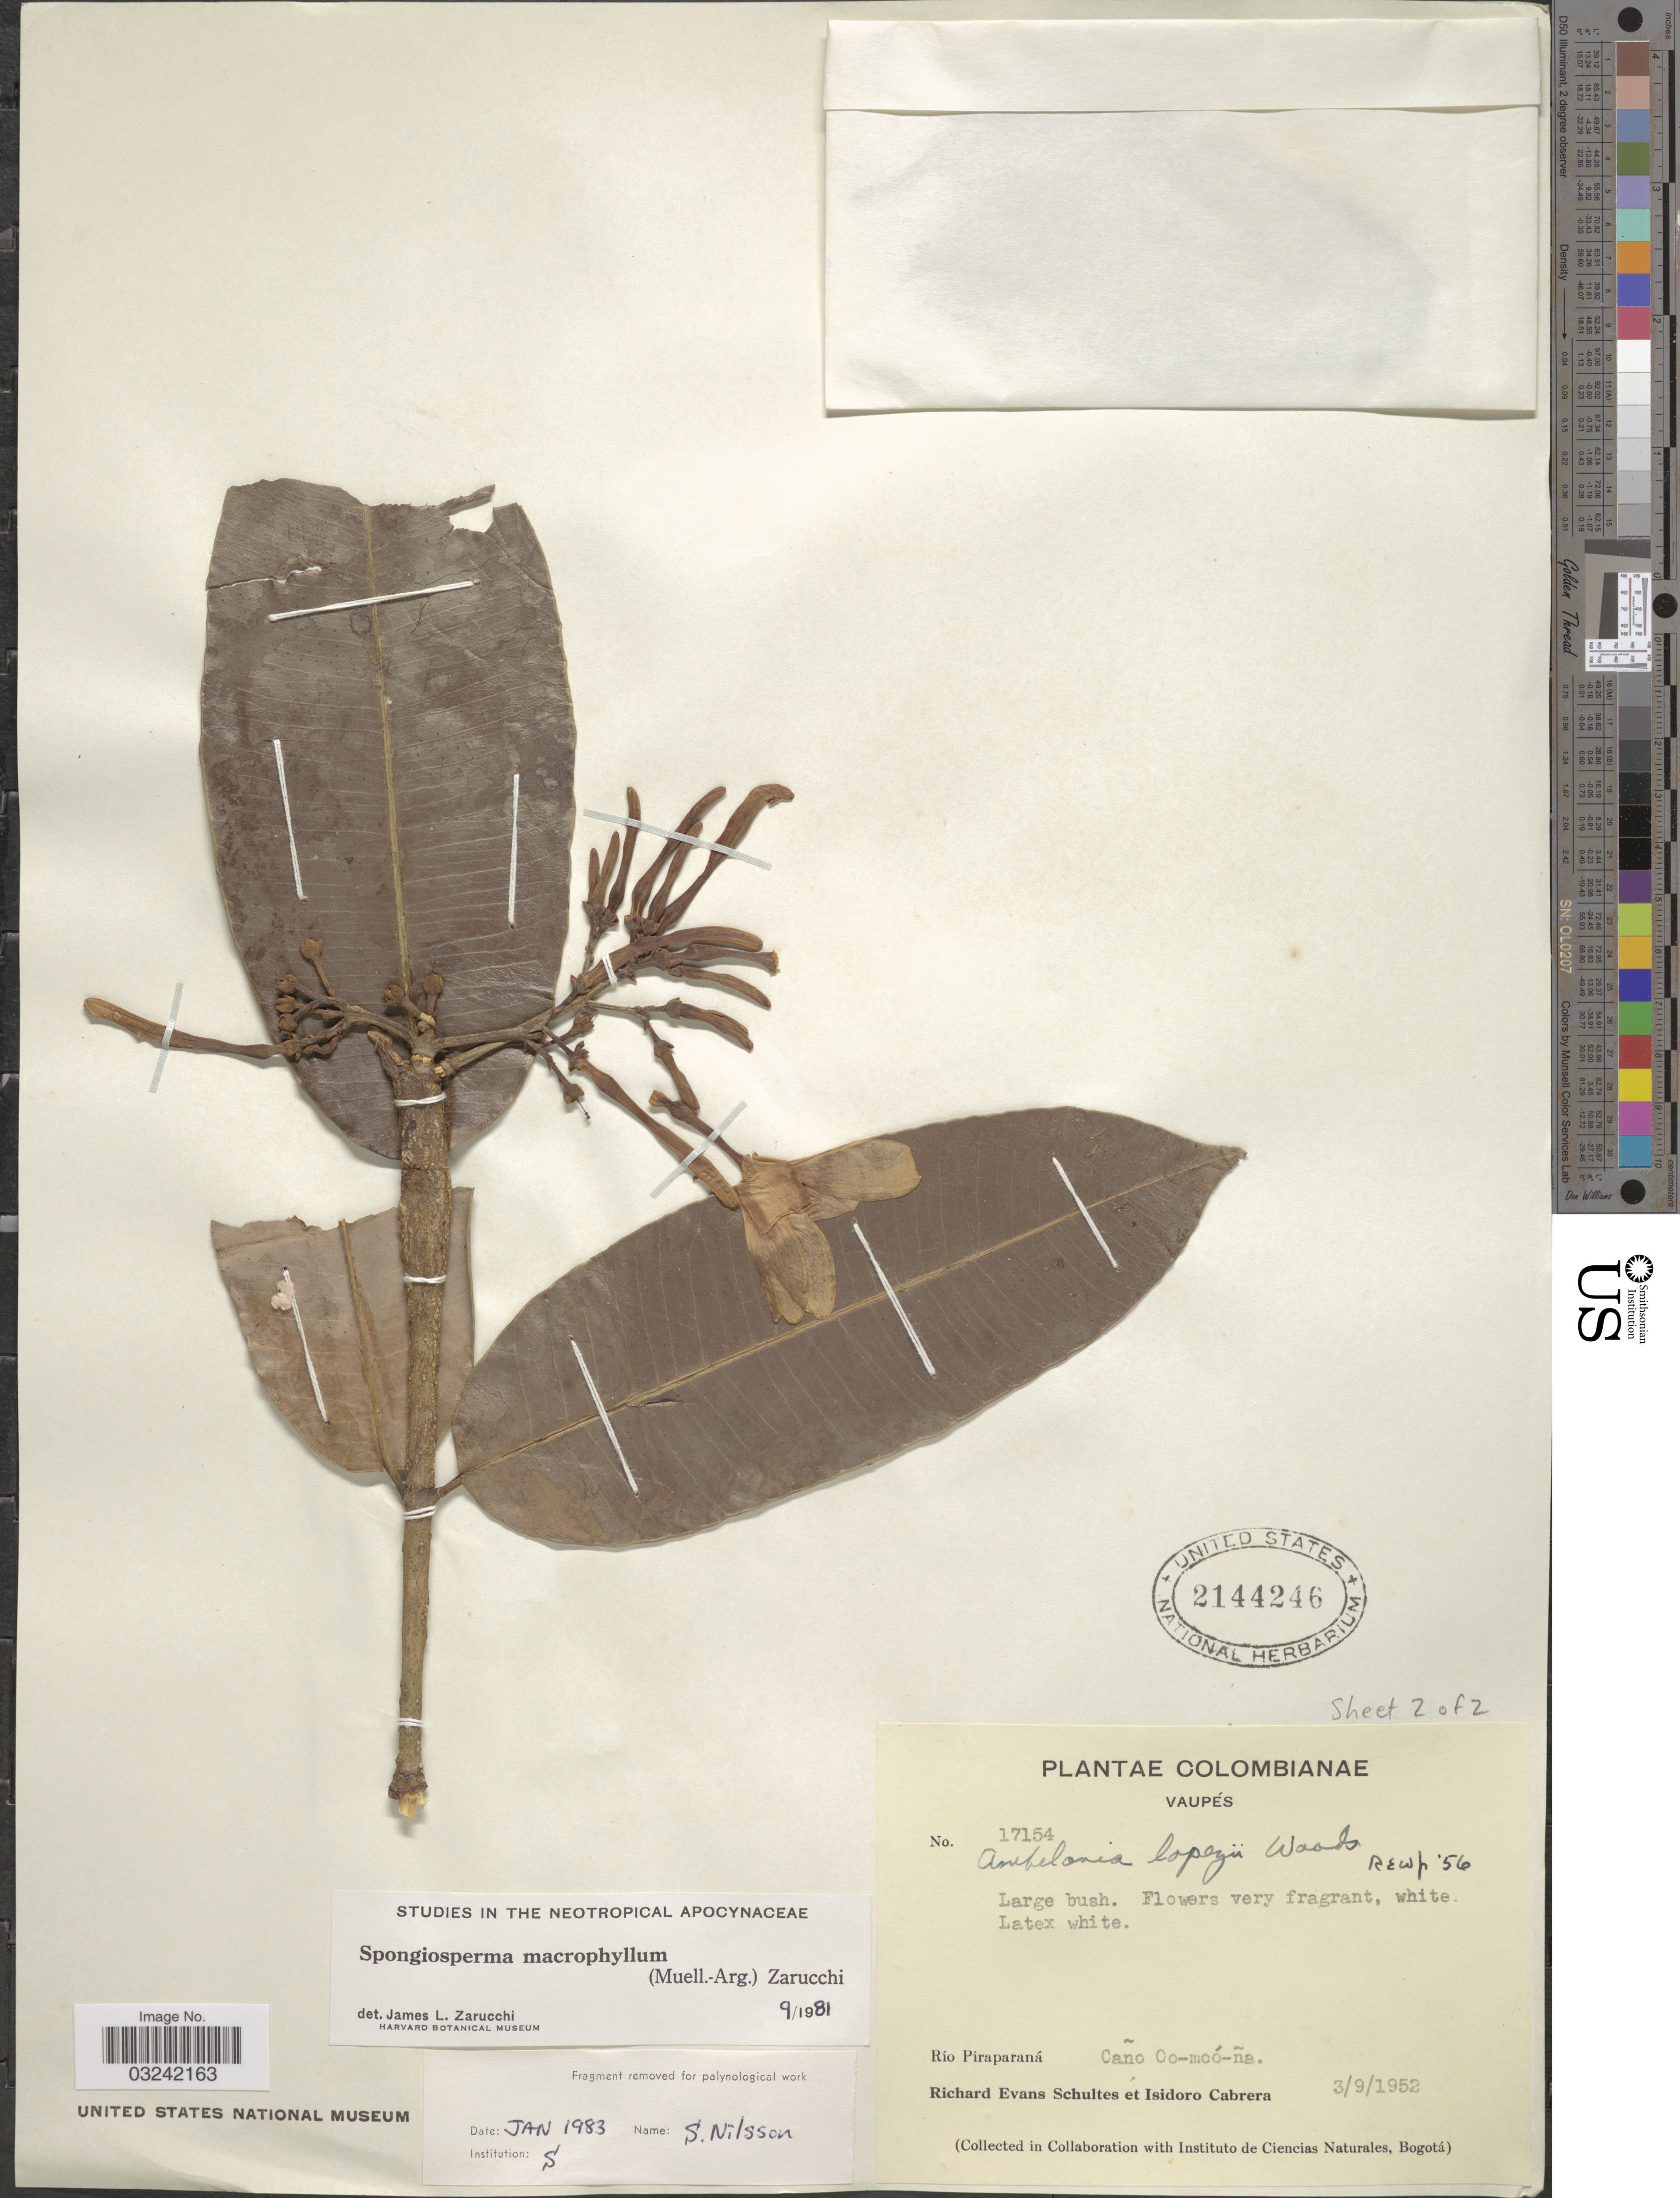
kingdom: Plantae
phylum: Tracheophyta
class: Magnoliopsida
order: Gentianales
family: Apocynaceae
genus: Spongiosperma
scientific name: Spongiosperma macrophyllum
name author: (Müll. Arg.) Zarucchi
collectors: R. E. Schultes & I. Cabrera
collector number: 17154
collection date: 1952-09-03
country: Colombia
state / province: Vaupés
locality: Río Piraparaná Caño Oo-moó-ña.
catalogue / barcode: US 2144246